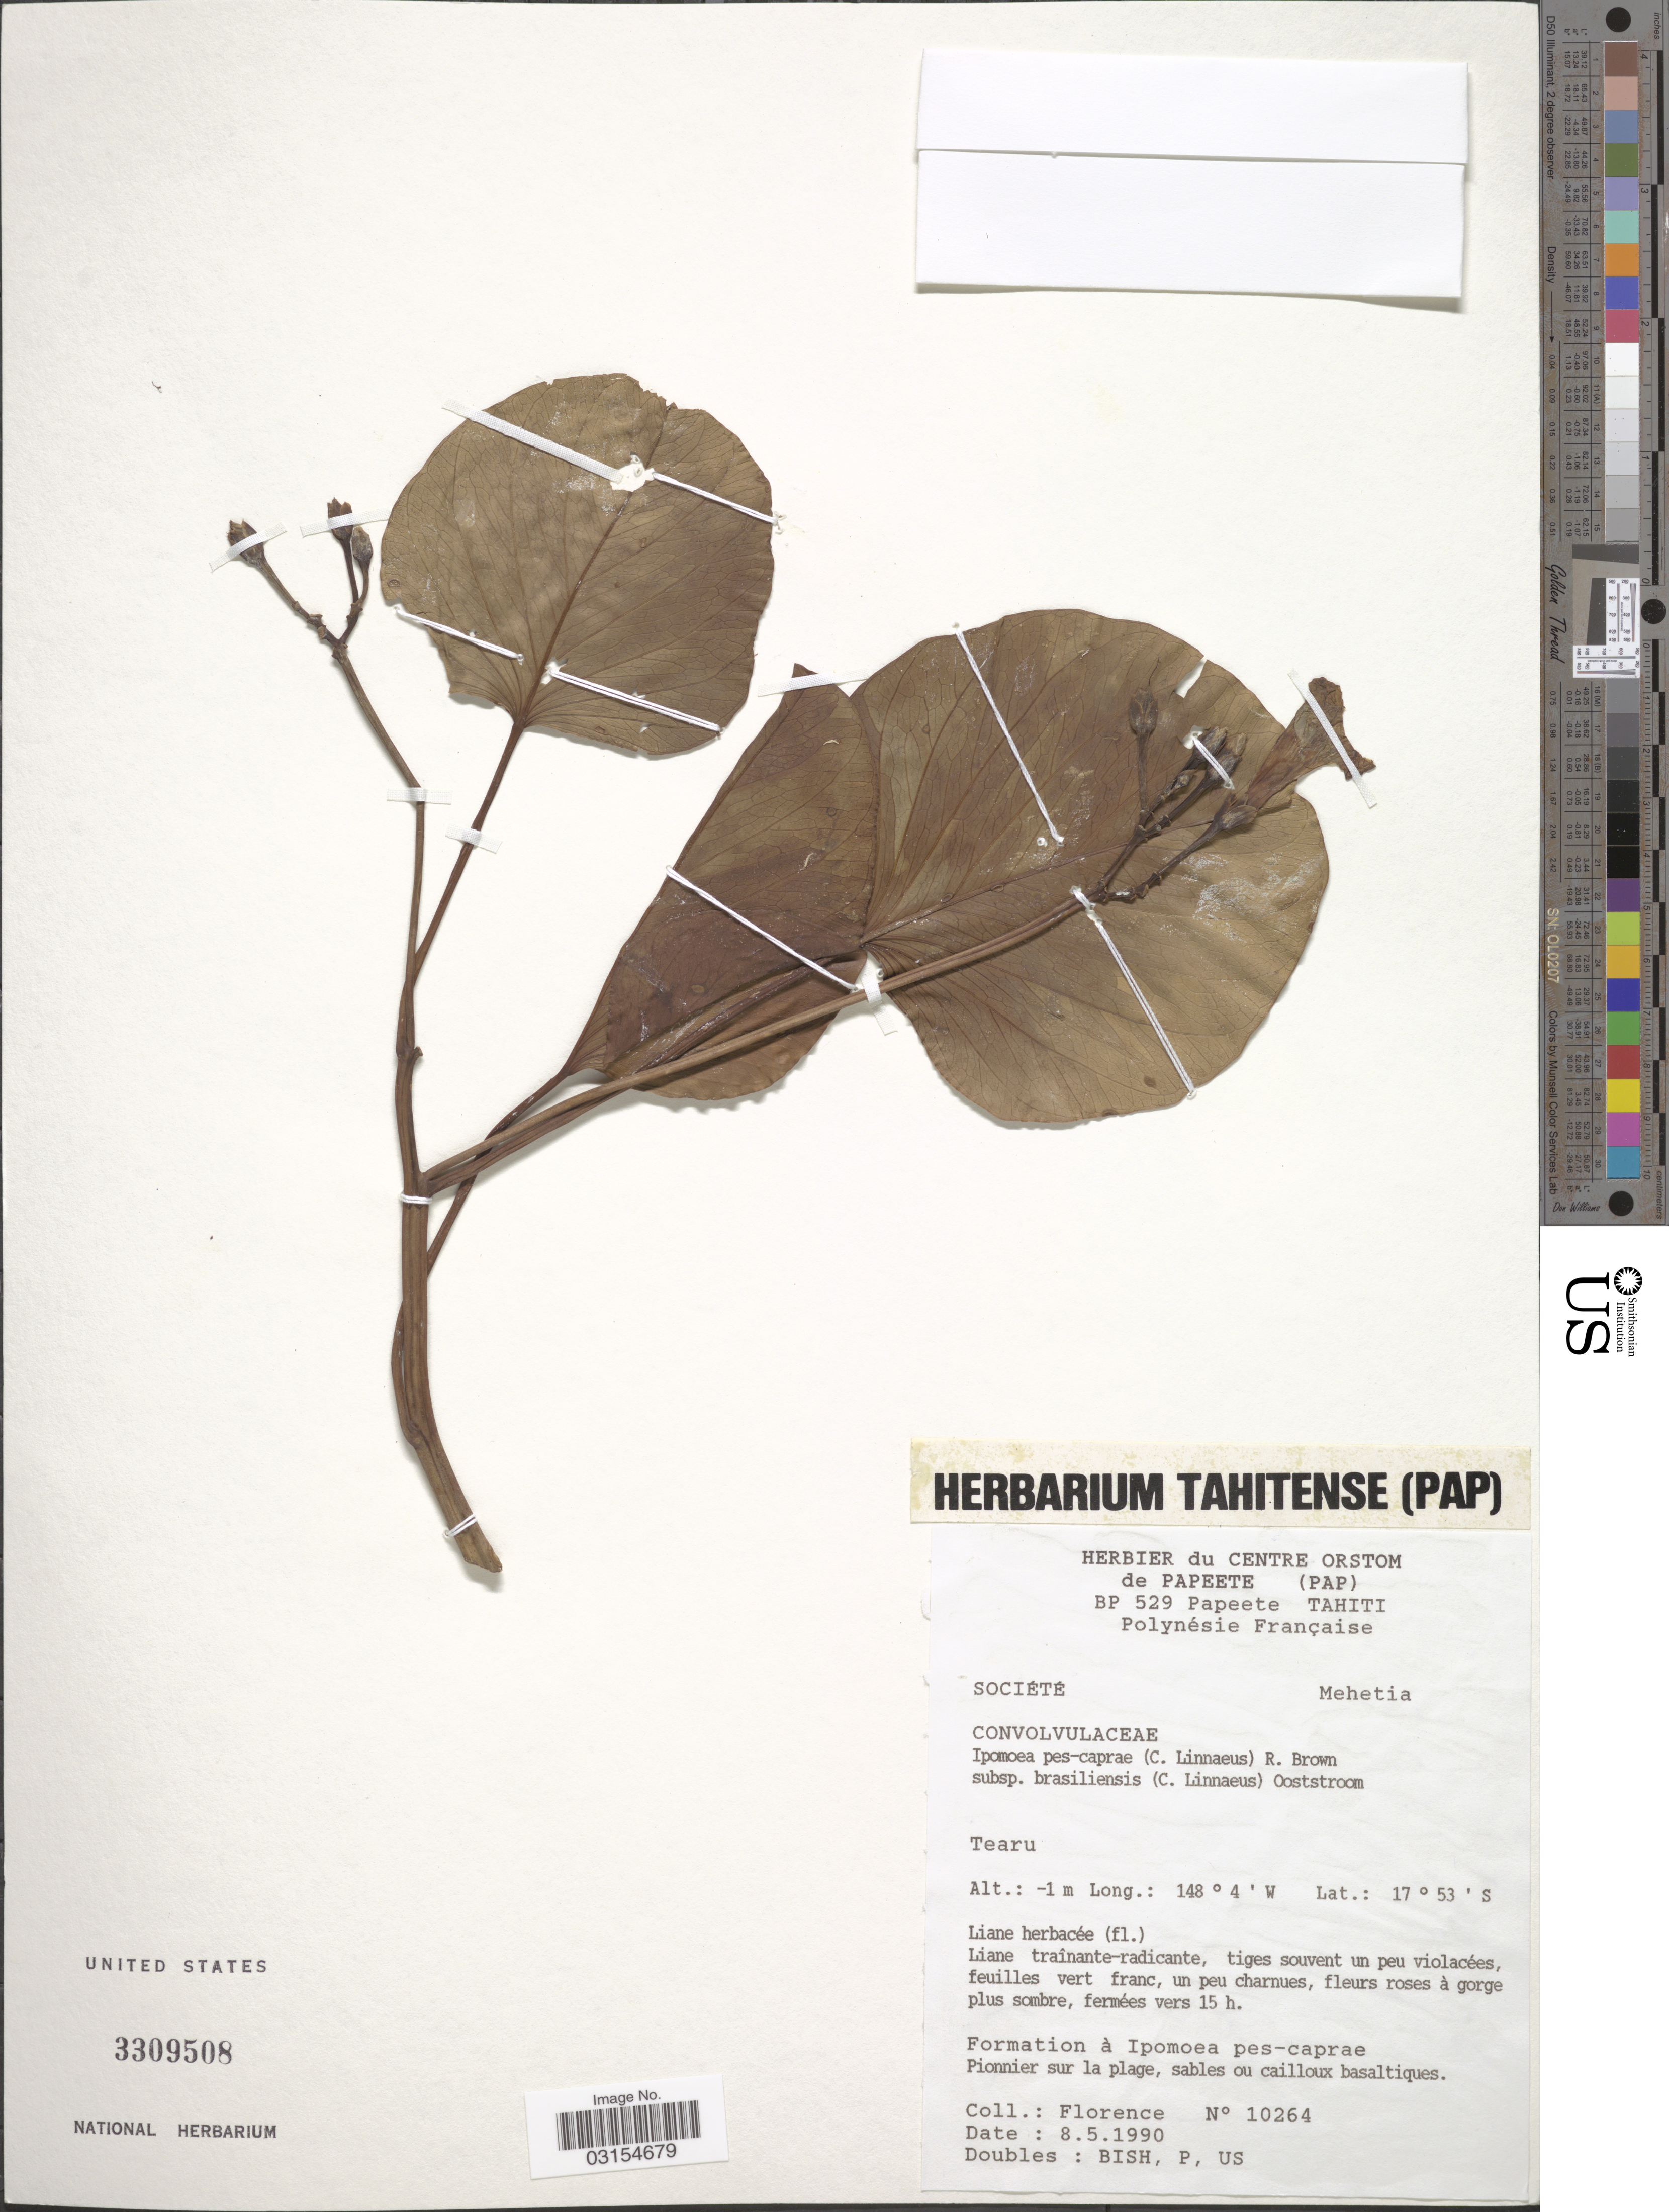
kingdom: Plantae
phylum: Tracheophyta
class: Magnoliopsida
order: Solanales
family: Convolvulaceae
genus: Ipomoea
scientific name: Ipomoea pes-caprae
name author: (L.) R. Br.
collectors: -. Florence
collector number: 10264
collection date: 1990-05-08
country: French Polynesia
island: Mehetia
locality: BP 529 Papeete Tahiti, Polynésie Française, Société, Mehetia, Tearu.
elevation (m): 1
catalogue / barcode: US 3309508